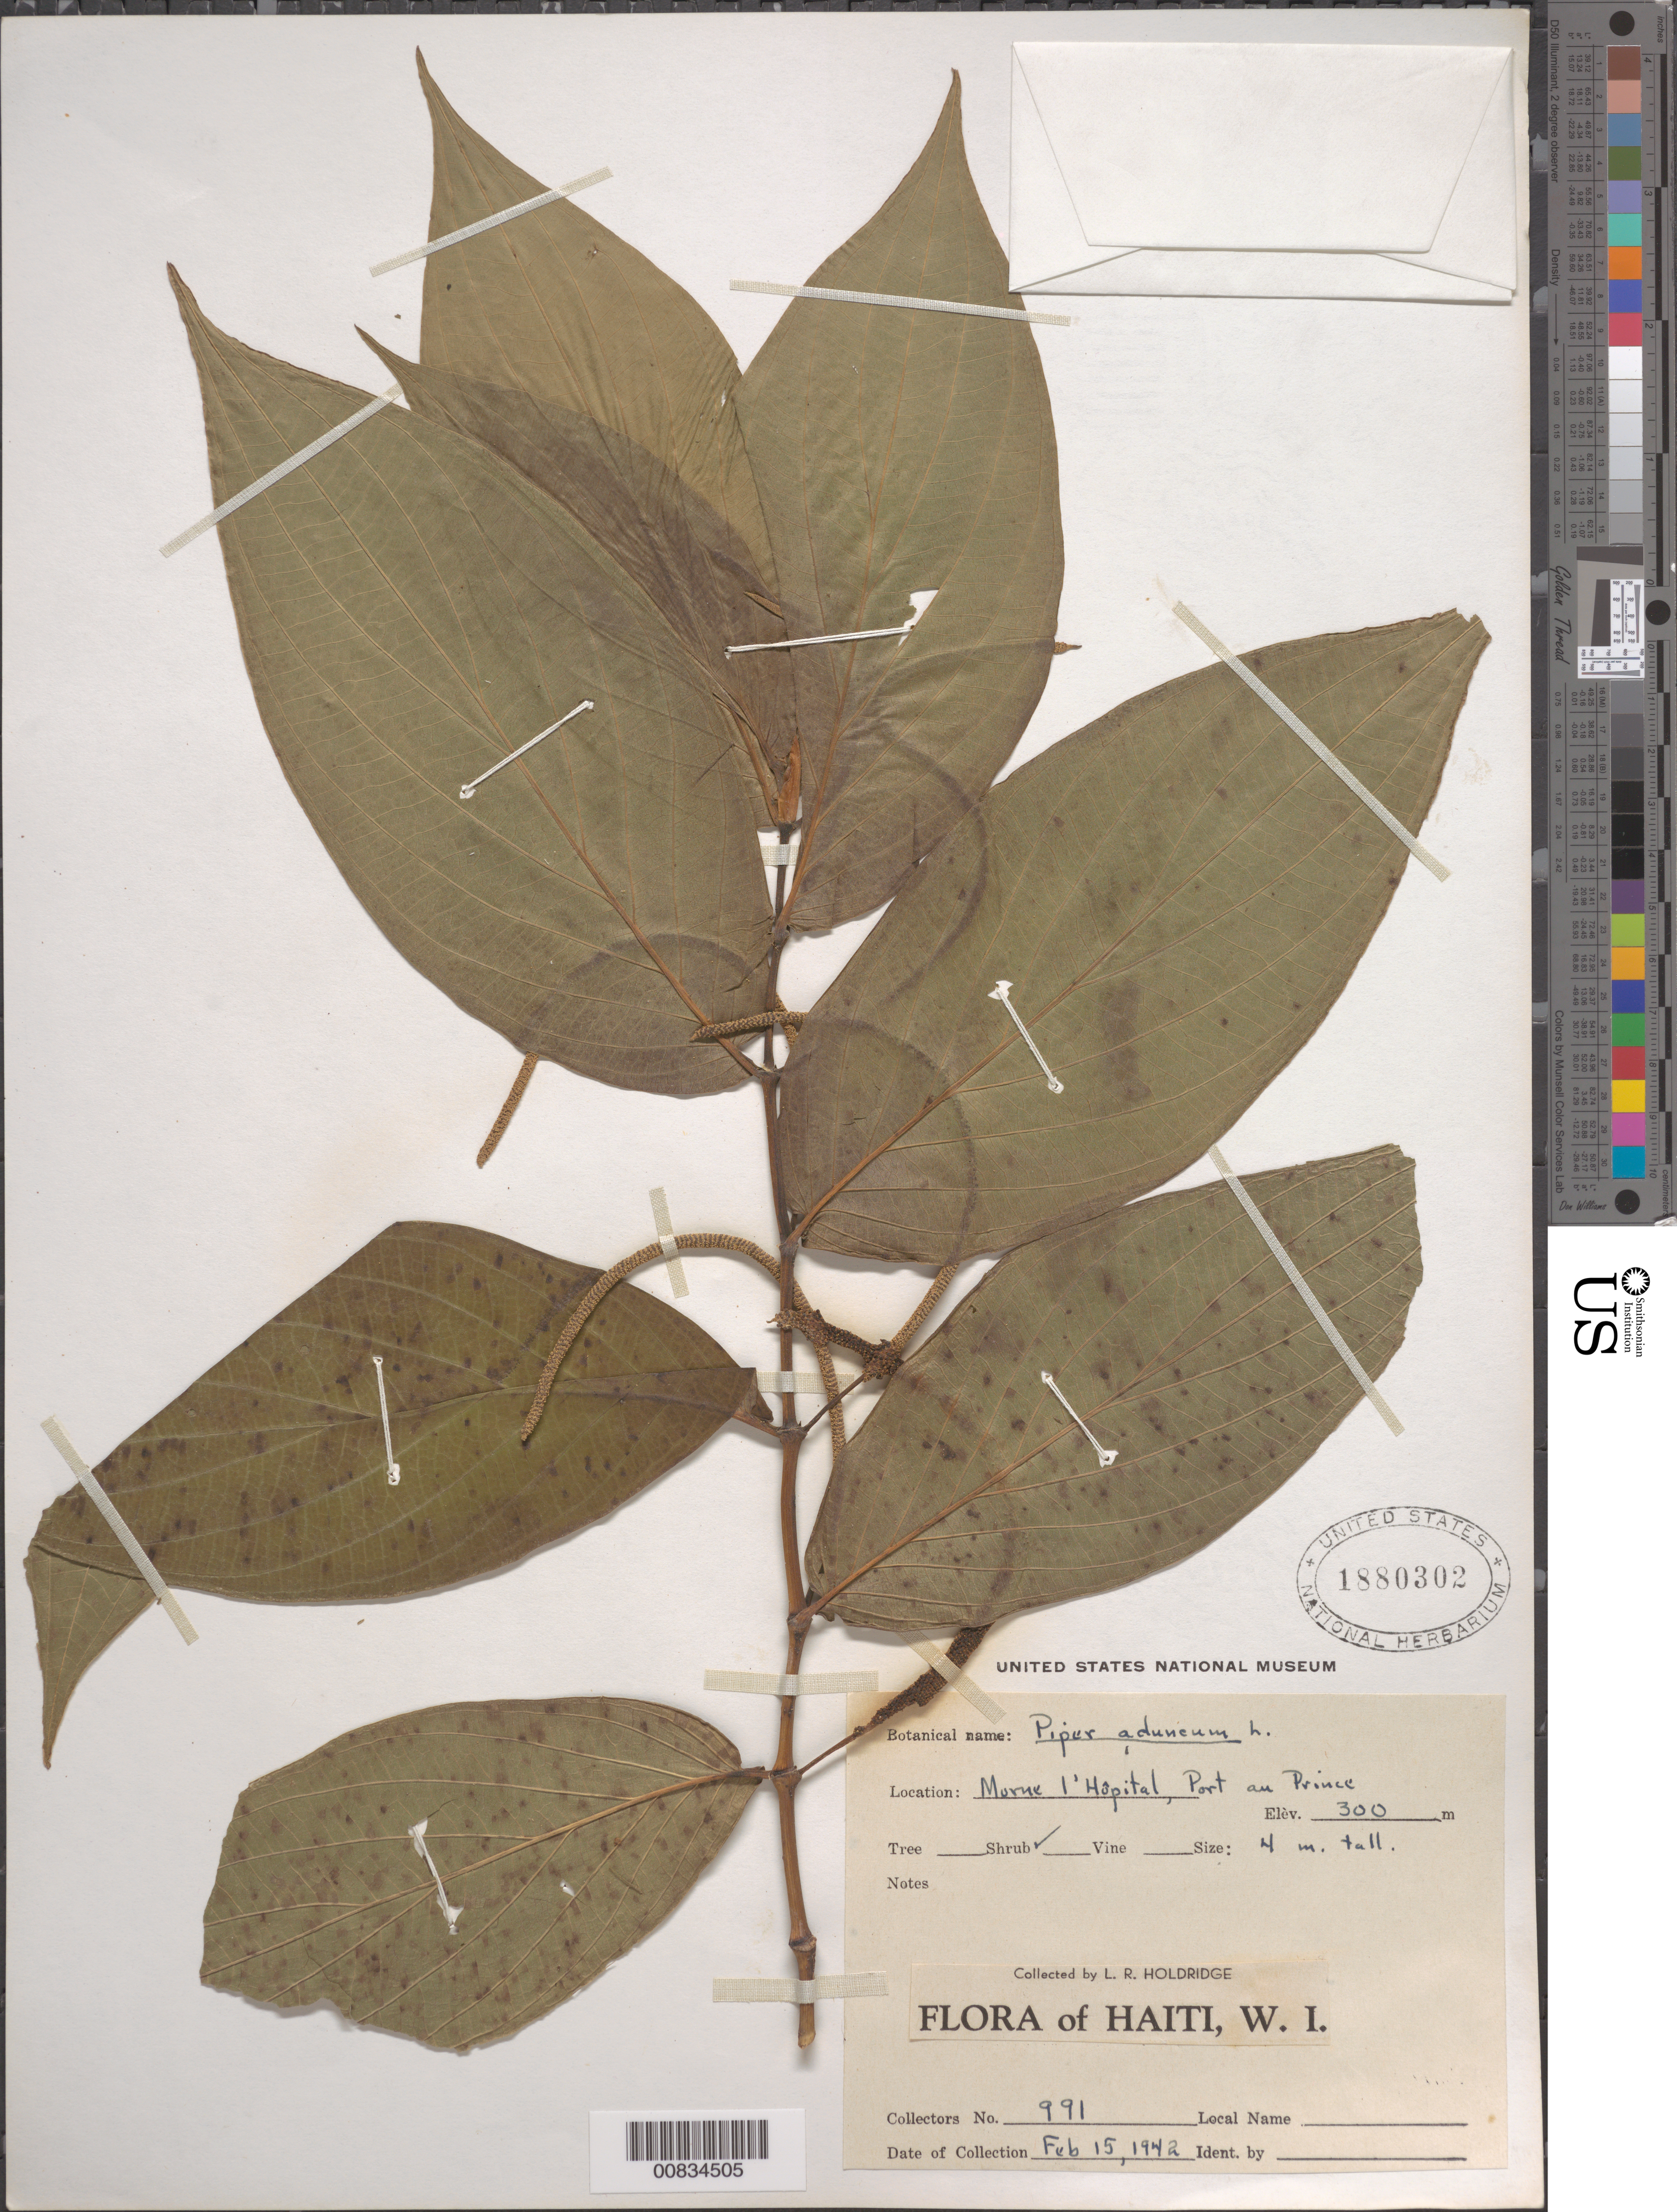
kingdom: Plantae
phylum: Tracheophyta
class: Magnoliopsida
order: Piperales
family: Piperaceae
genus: Piper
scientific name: Piper aduncum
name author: L.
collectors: L. Holdridge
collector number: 991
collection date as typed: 15 Feb 1942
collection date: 1942-02-15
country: Haiti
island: Hispaniola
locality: Morne de L'Hôpital. Port-au-Prince.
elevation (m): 300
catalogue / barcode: US 1880302